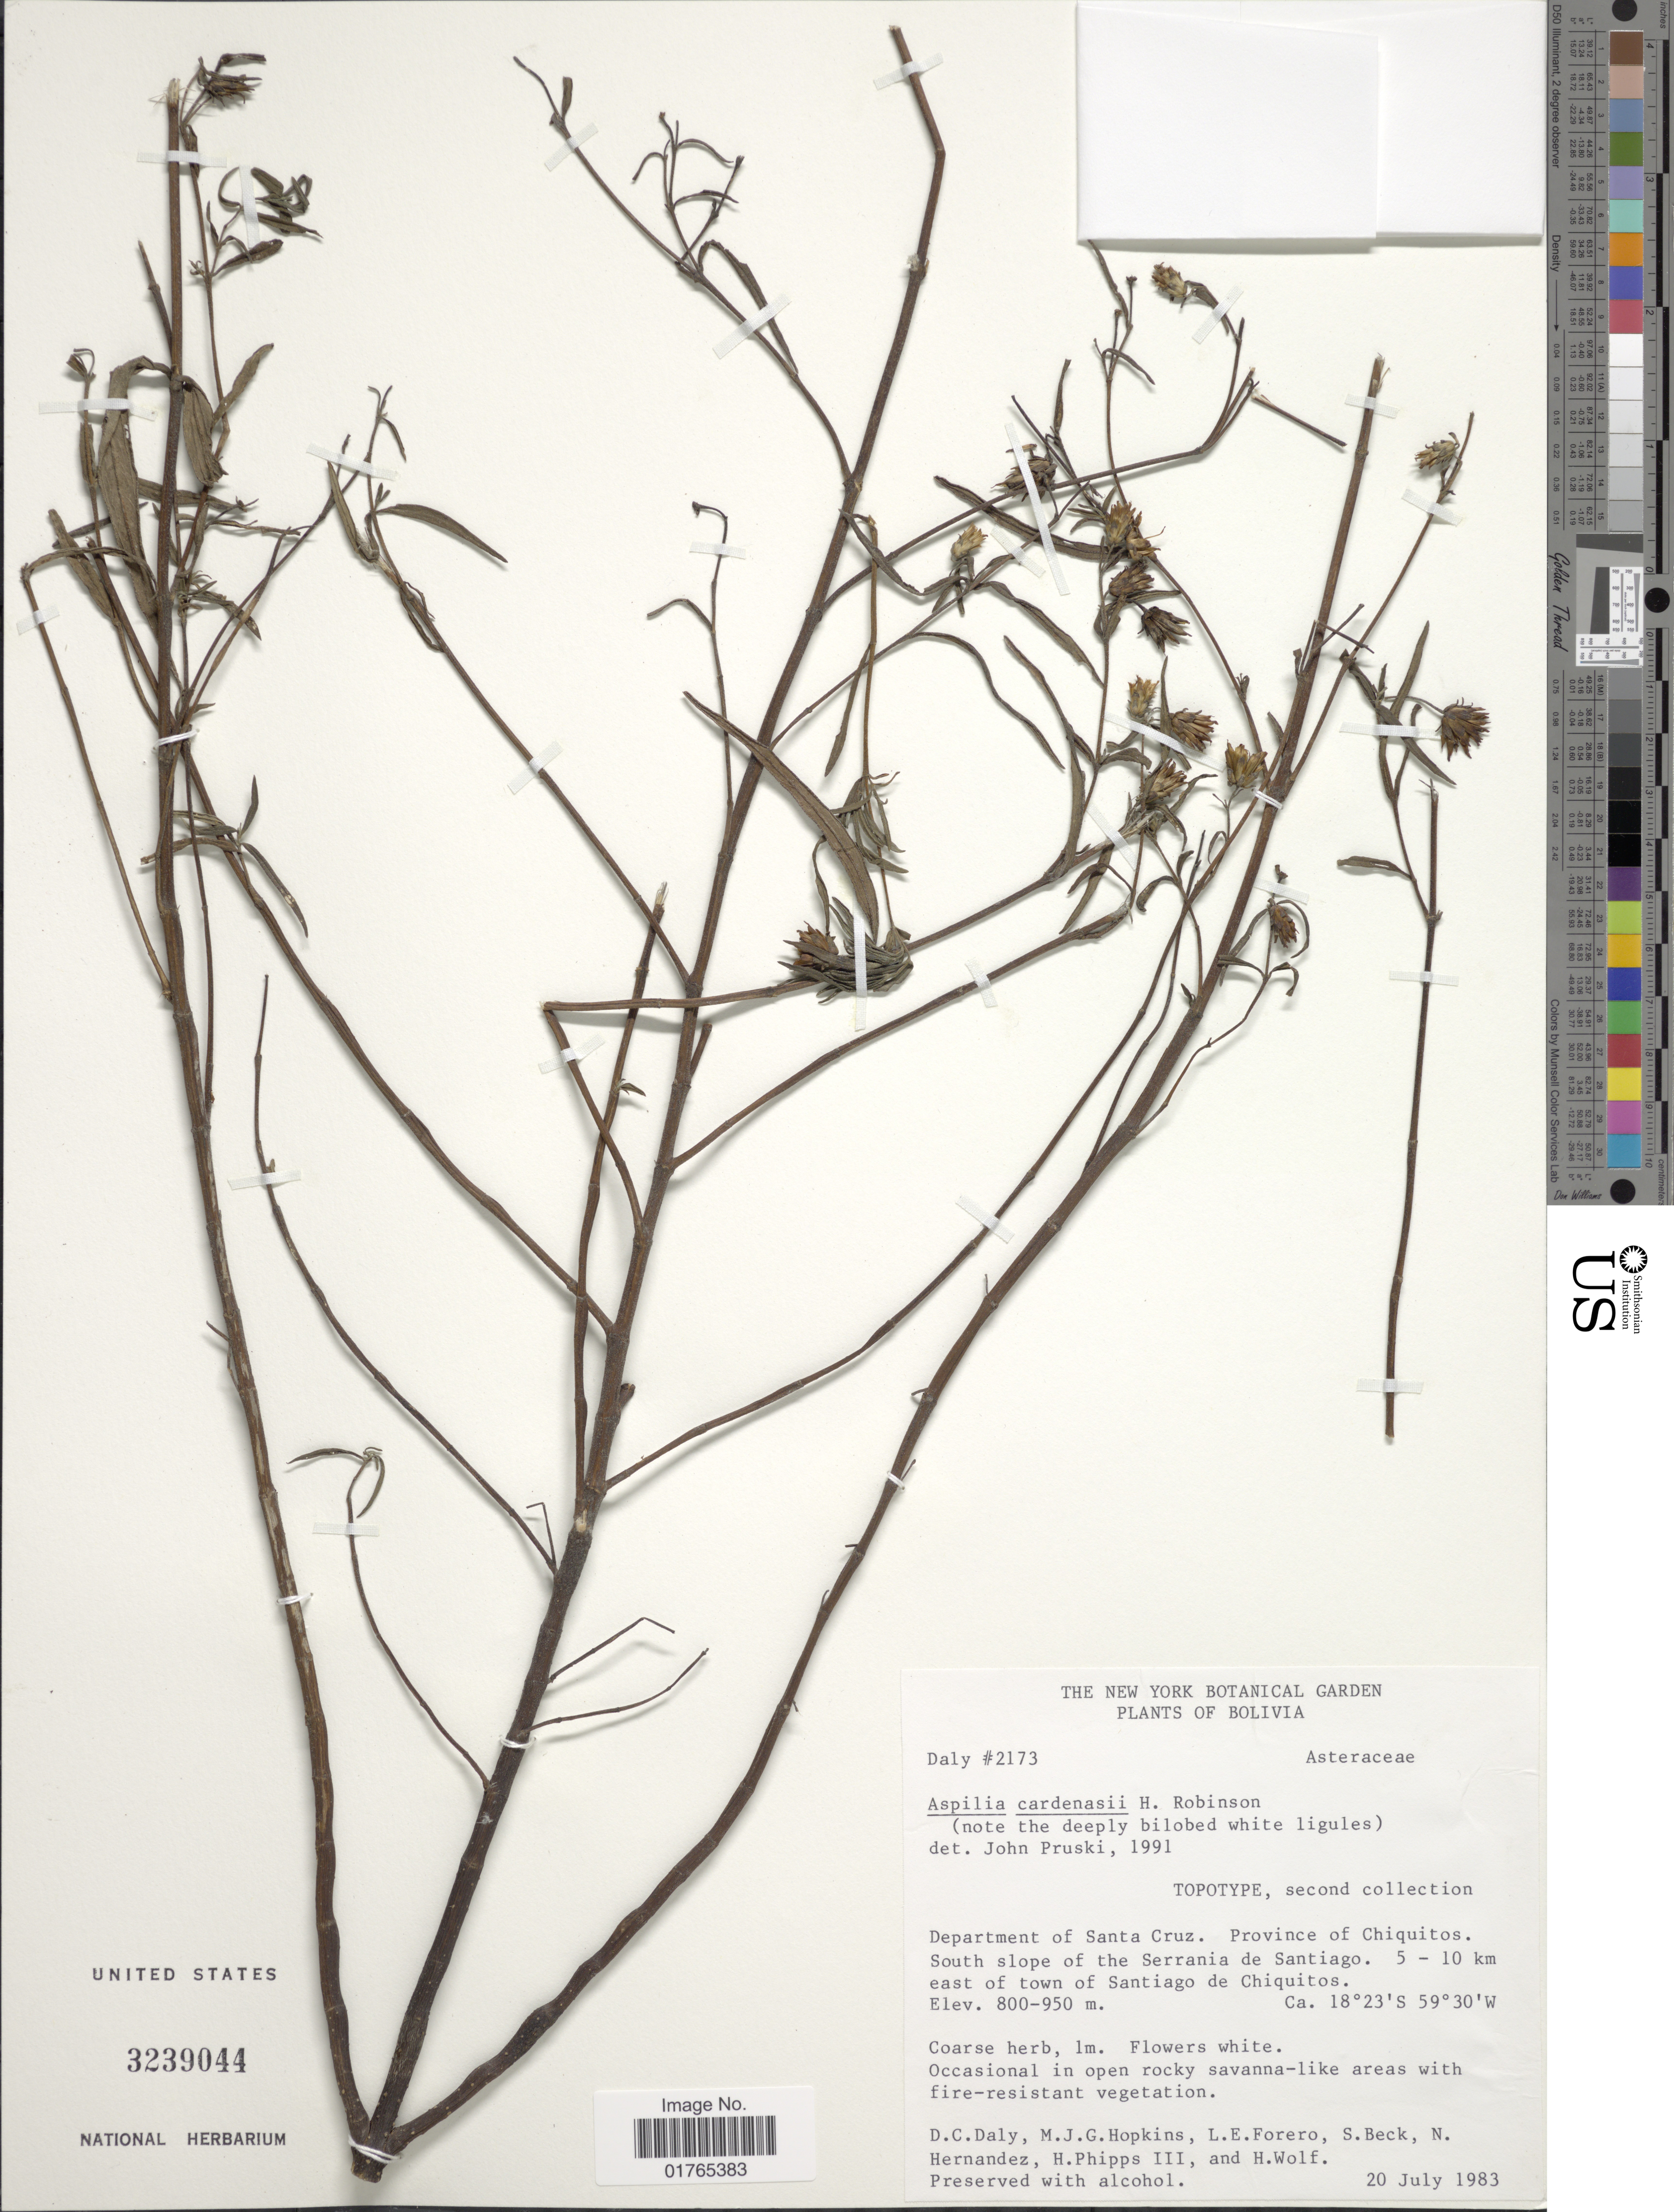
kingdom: Plantae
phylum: Tracheophyta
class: Magnoliopsida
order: Asterales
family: Asteraceae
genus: Aspilia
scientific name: Aspilia cardenasii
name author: H. Rob.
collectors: D. C. Daly, M. J. G. Hopkins, L. Forero, S. G. Beck & et al.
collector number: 2173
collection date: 1983-07-20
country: Bolivia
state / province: Santa Cruz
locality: Province of Chiquitos, south slope of the Serrania de Santiago, 5-10 km east of town of Santiage de Chiquitos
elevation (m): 800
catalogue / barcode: US 3239044